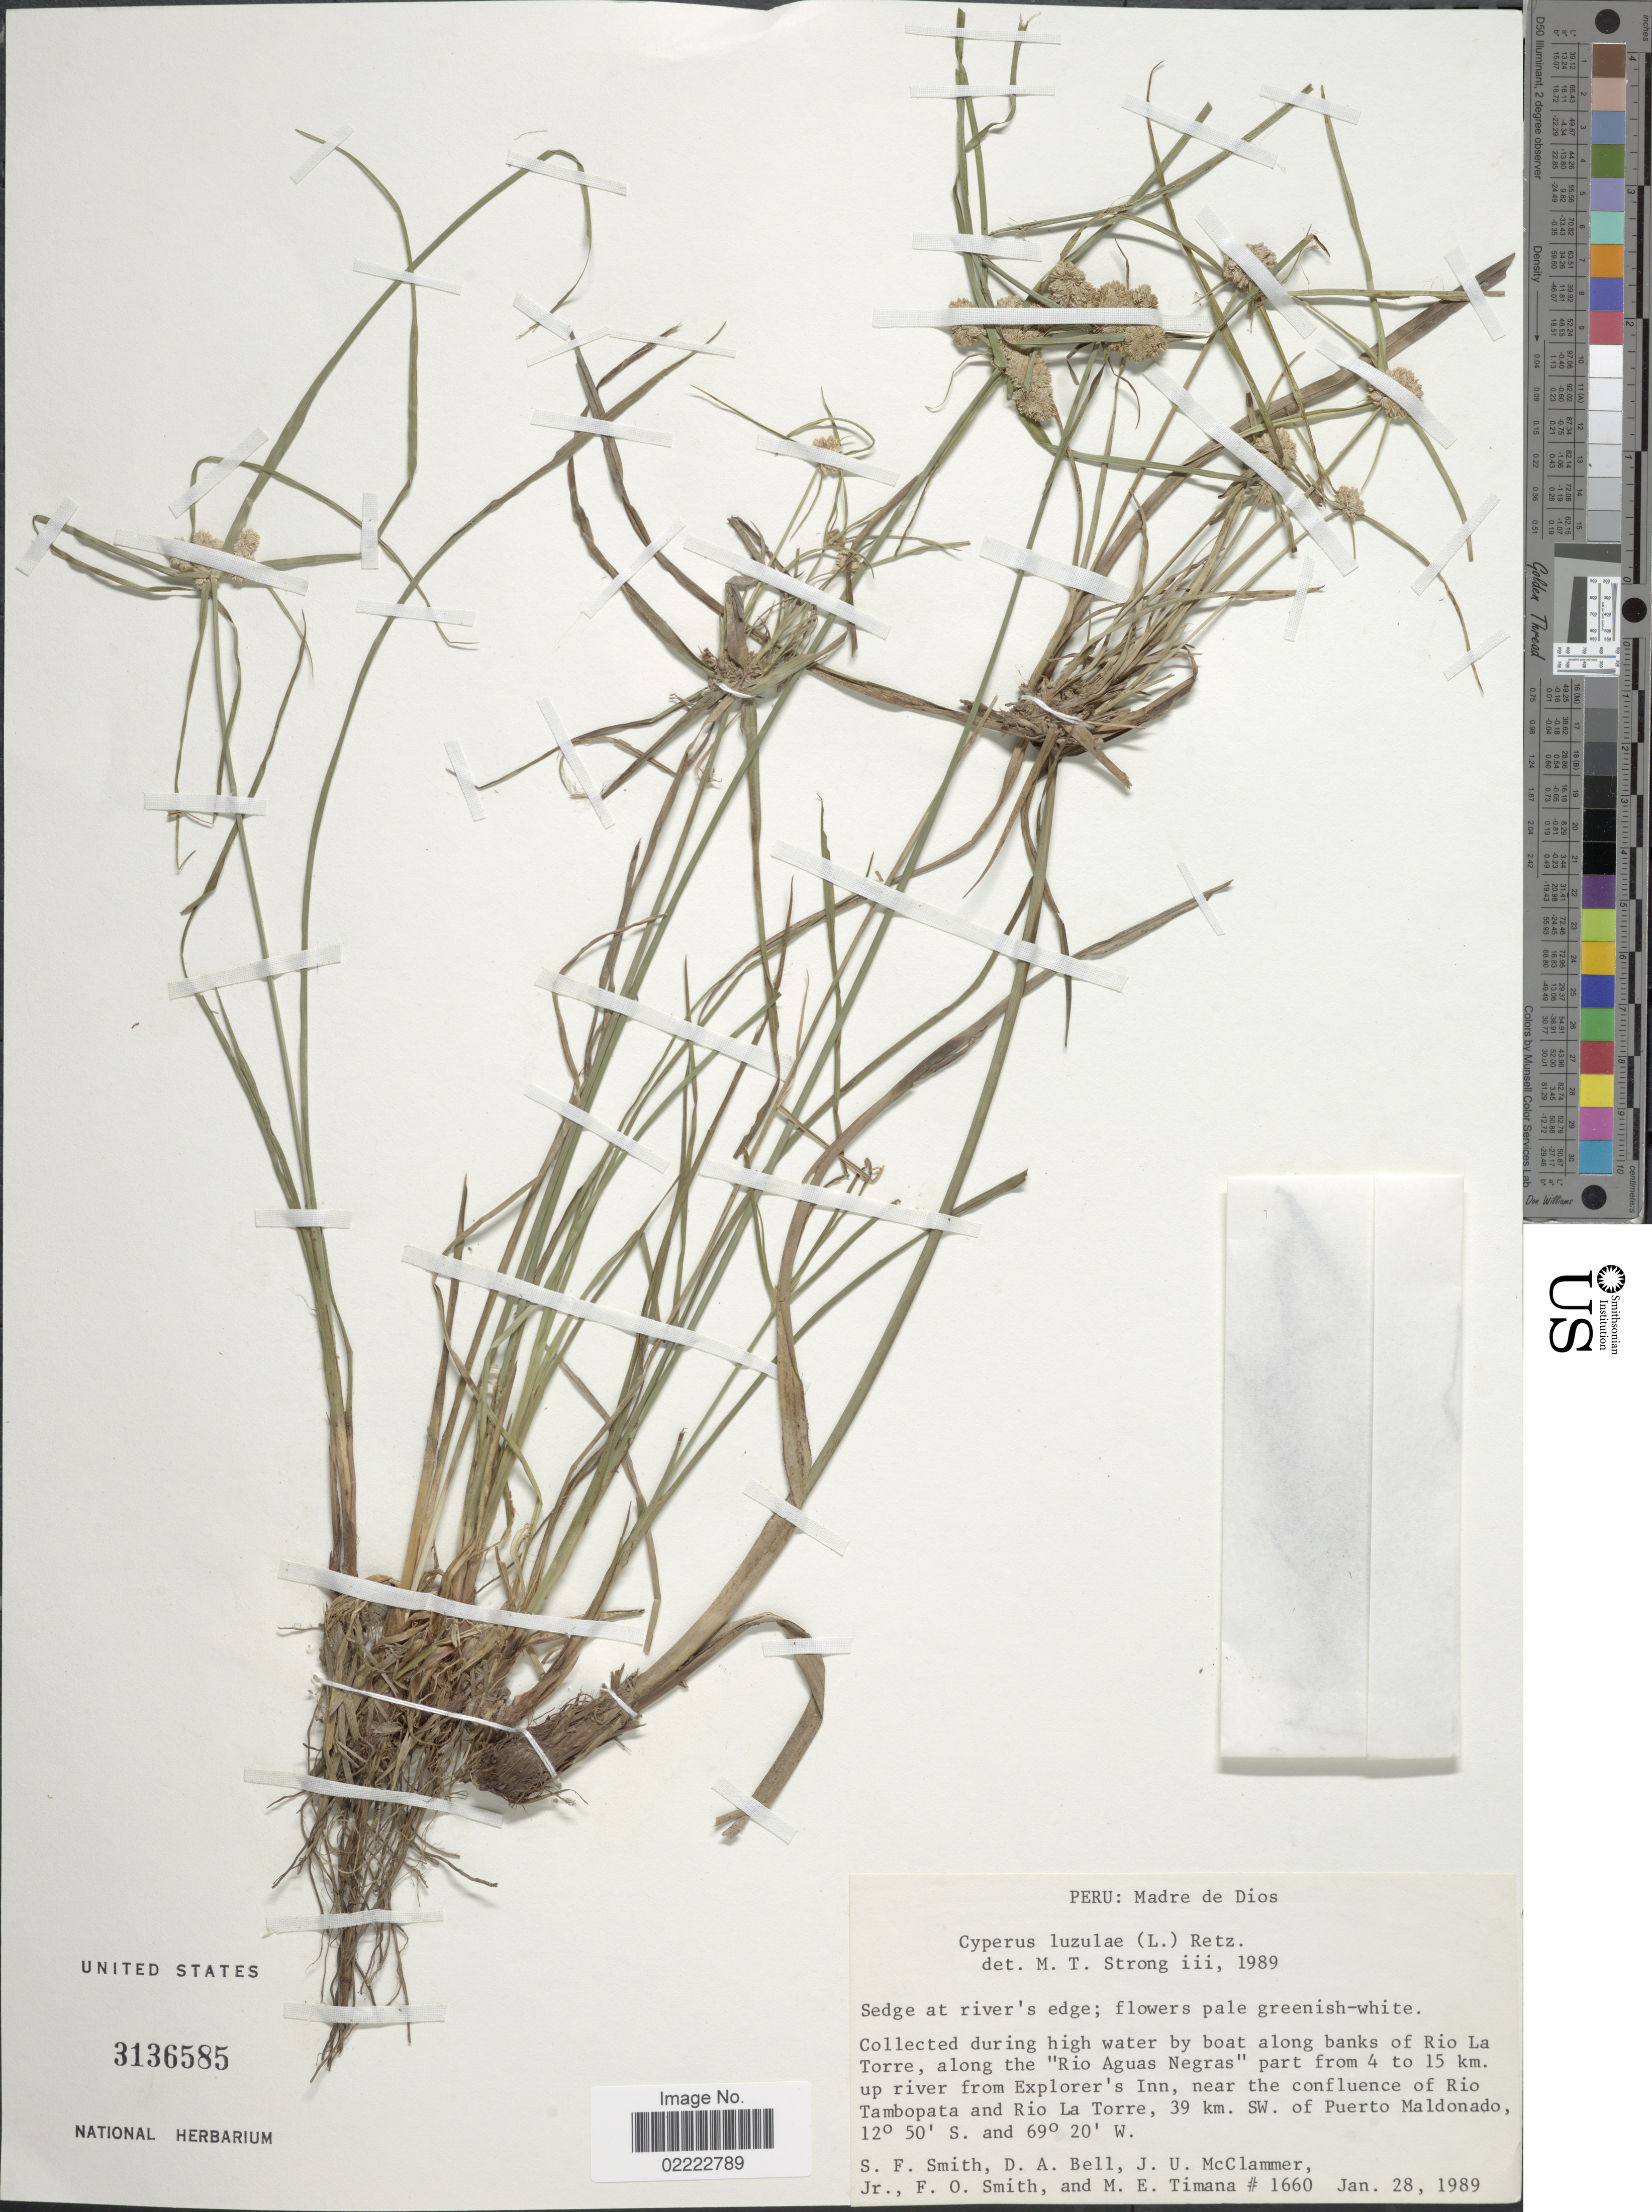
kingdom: Plantae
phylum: Tracheophyta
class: Liliopsida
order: Poales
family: Cyperaceae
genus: Cyperus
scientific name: Cyperus luzulae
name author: (L.) Rottb. ex Retz.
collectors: S.F. Smith, D. A. Bell, J. McClammer Jr. & F. Smith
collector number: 1660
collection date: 1989-01-28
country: Peru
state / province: Madre de Dios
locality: Sedge at river's edge, Collected during high water by boat along banks of Rio La Torre, along the 'Rio Aguas Negras' part from 4 to 15 km. up river from Explorer's Inn, near the confluence of Rio Tambopata and Rio La Torre, 39 km SW of Puerto Maldonado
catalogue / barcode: US 3136585